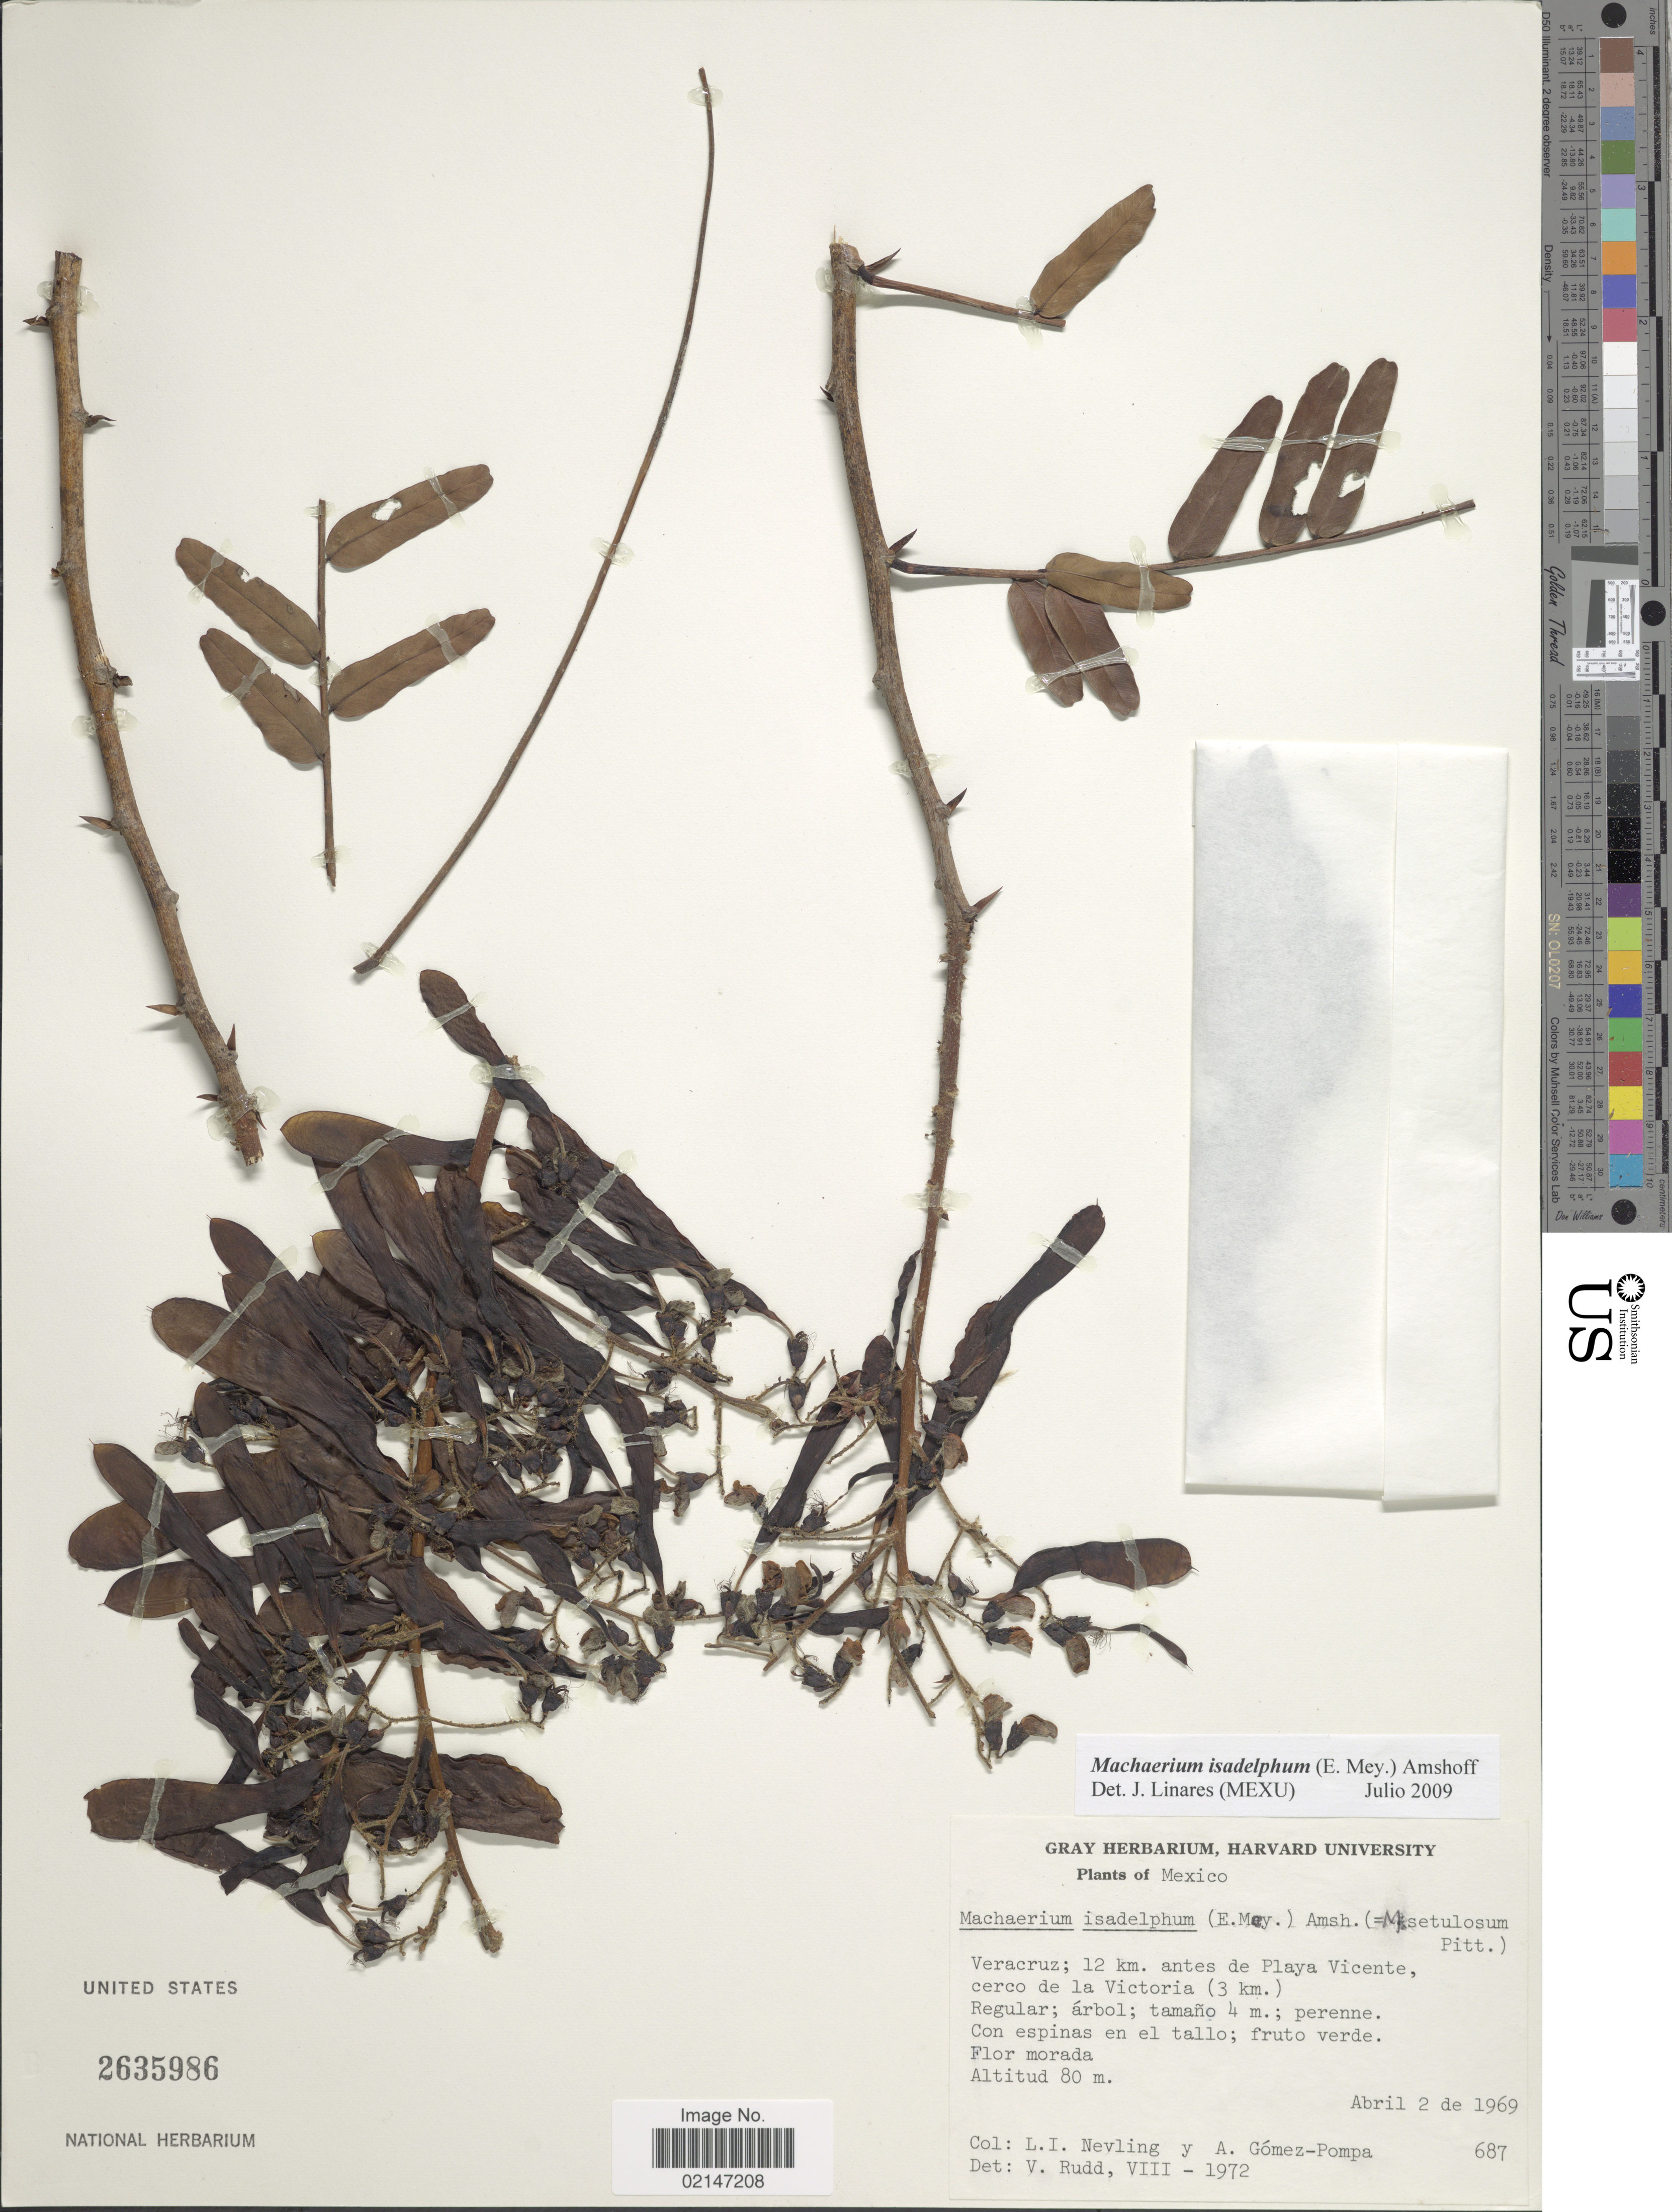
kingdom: Plantae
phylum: Tracheophyta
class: Magnoliopsida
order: Fabales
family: Fabaceae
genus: Machaerium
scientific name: Machaerium isadelphum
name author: (E. Mey.) Amshoff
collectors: L. Nevling & A. Gómez Pompa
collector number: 687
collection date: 1969-04-02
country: Mexico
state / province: Veracruz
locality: Veracruz; 12 kmantes de Playa Vicente, cerco de la Victoria (3 km)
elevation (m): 80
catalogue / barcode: US 2635986